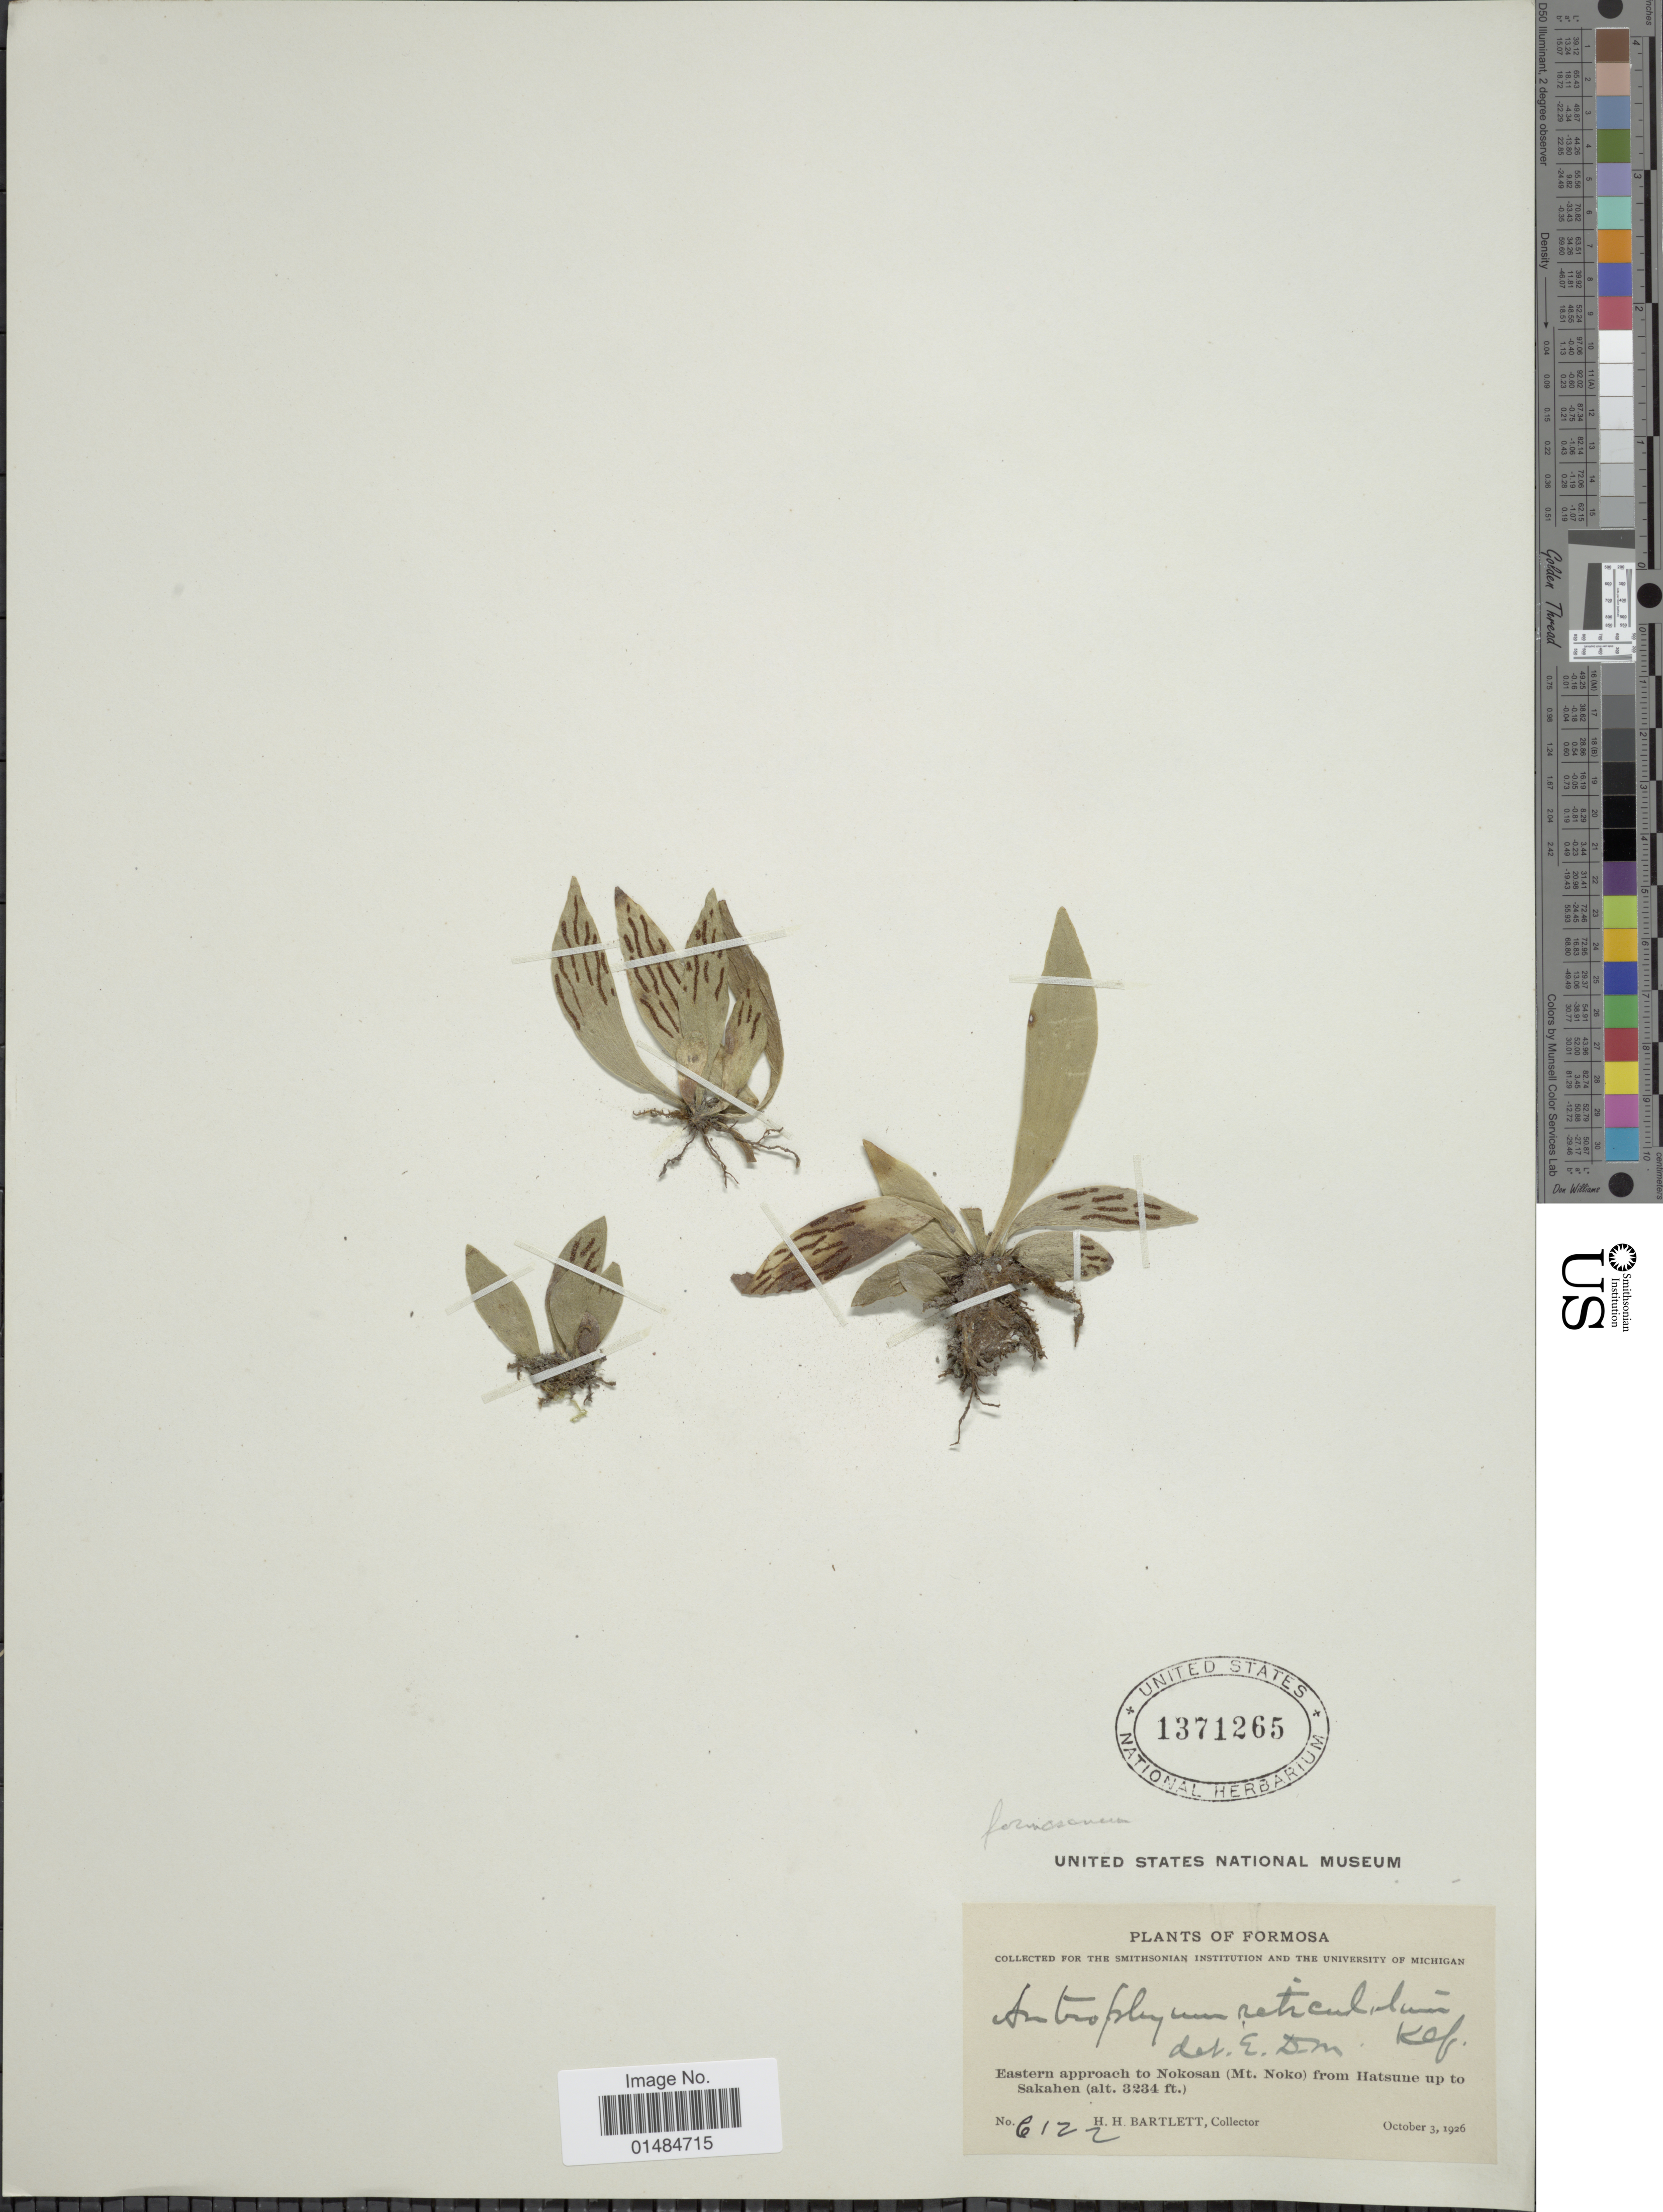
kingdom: Plantae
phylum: Tracheophyta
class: Polypodiopsida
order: Polypodiales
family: Pteridaceae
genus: Antrophyum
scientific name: Antrophyum formosanum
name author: Hieron.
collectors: H. H. Bartlett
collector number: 6122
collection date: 1926-10-03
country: Taiwan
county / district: Hualien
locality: Formosa. Eastern approach to Nokosan (Mt. Noko) from Hatsine up to Sakahen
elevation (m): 986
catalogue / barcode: US 1371265